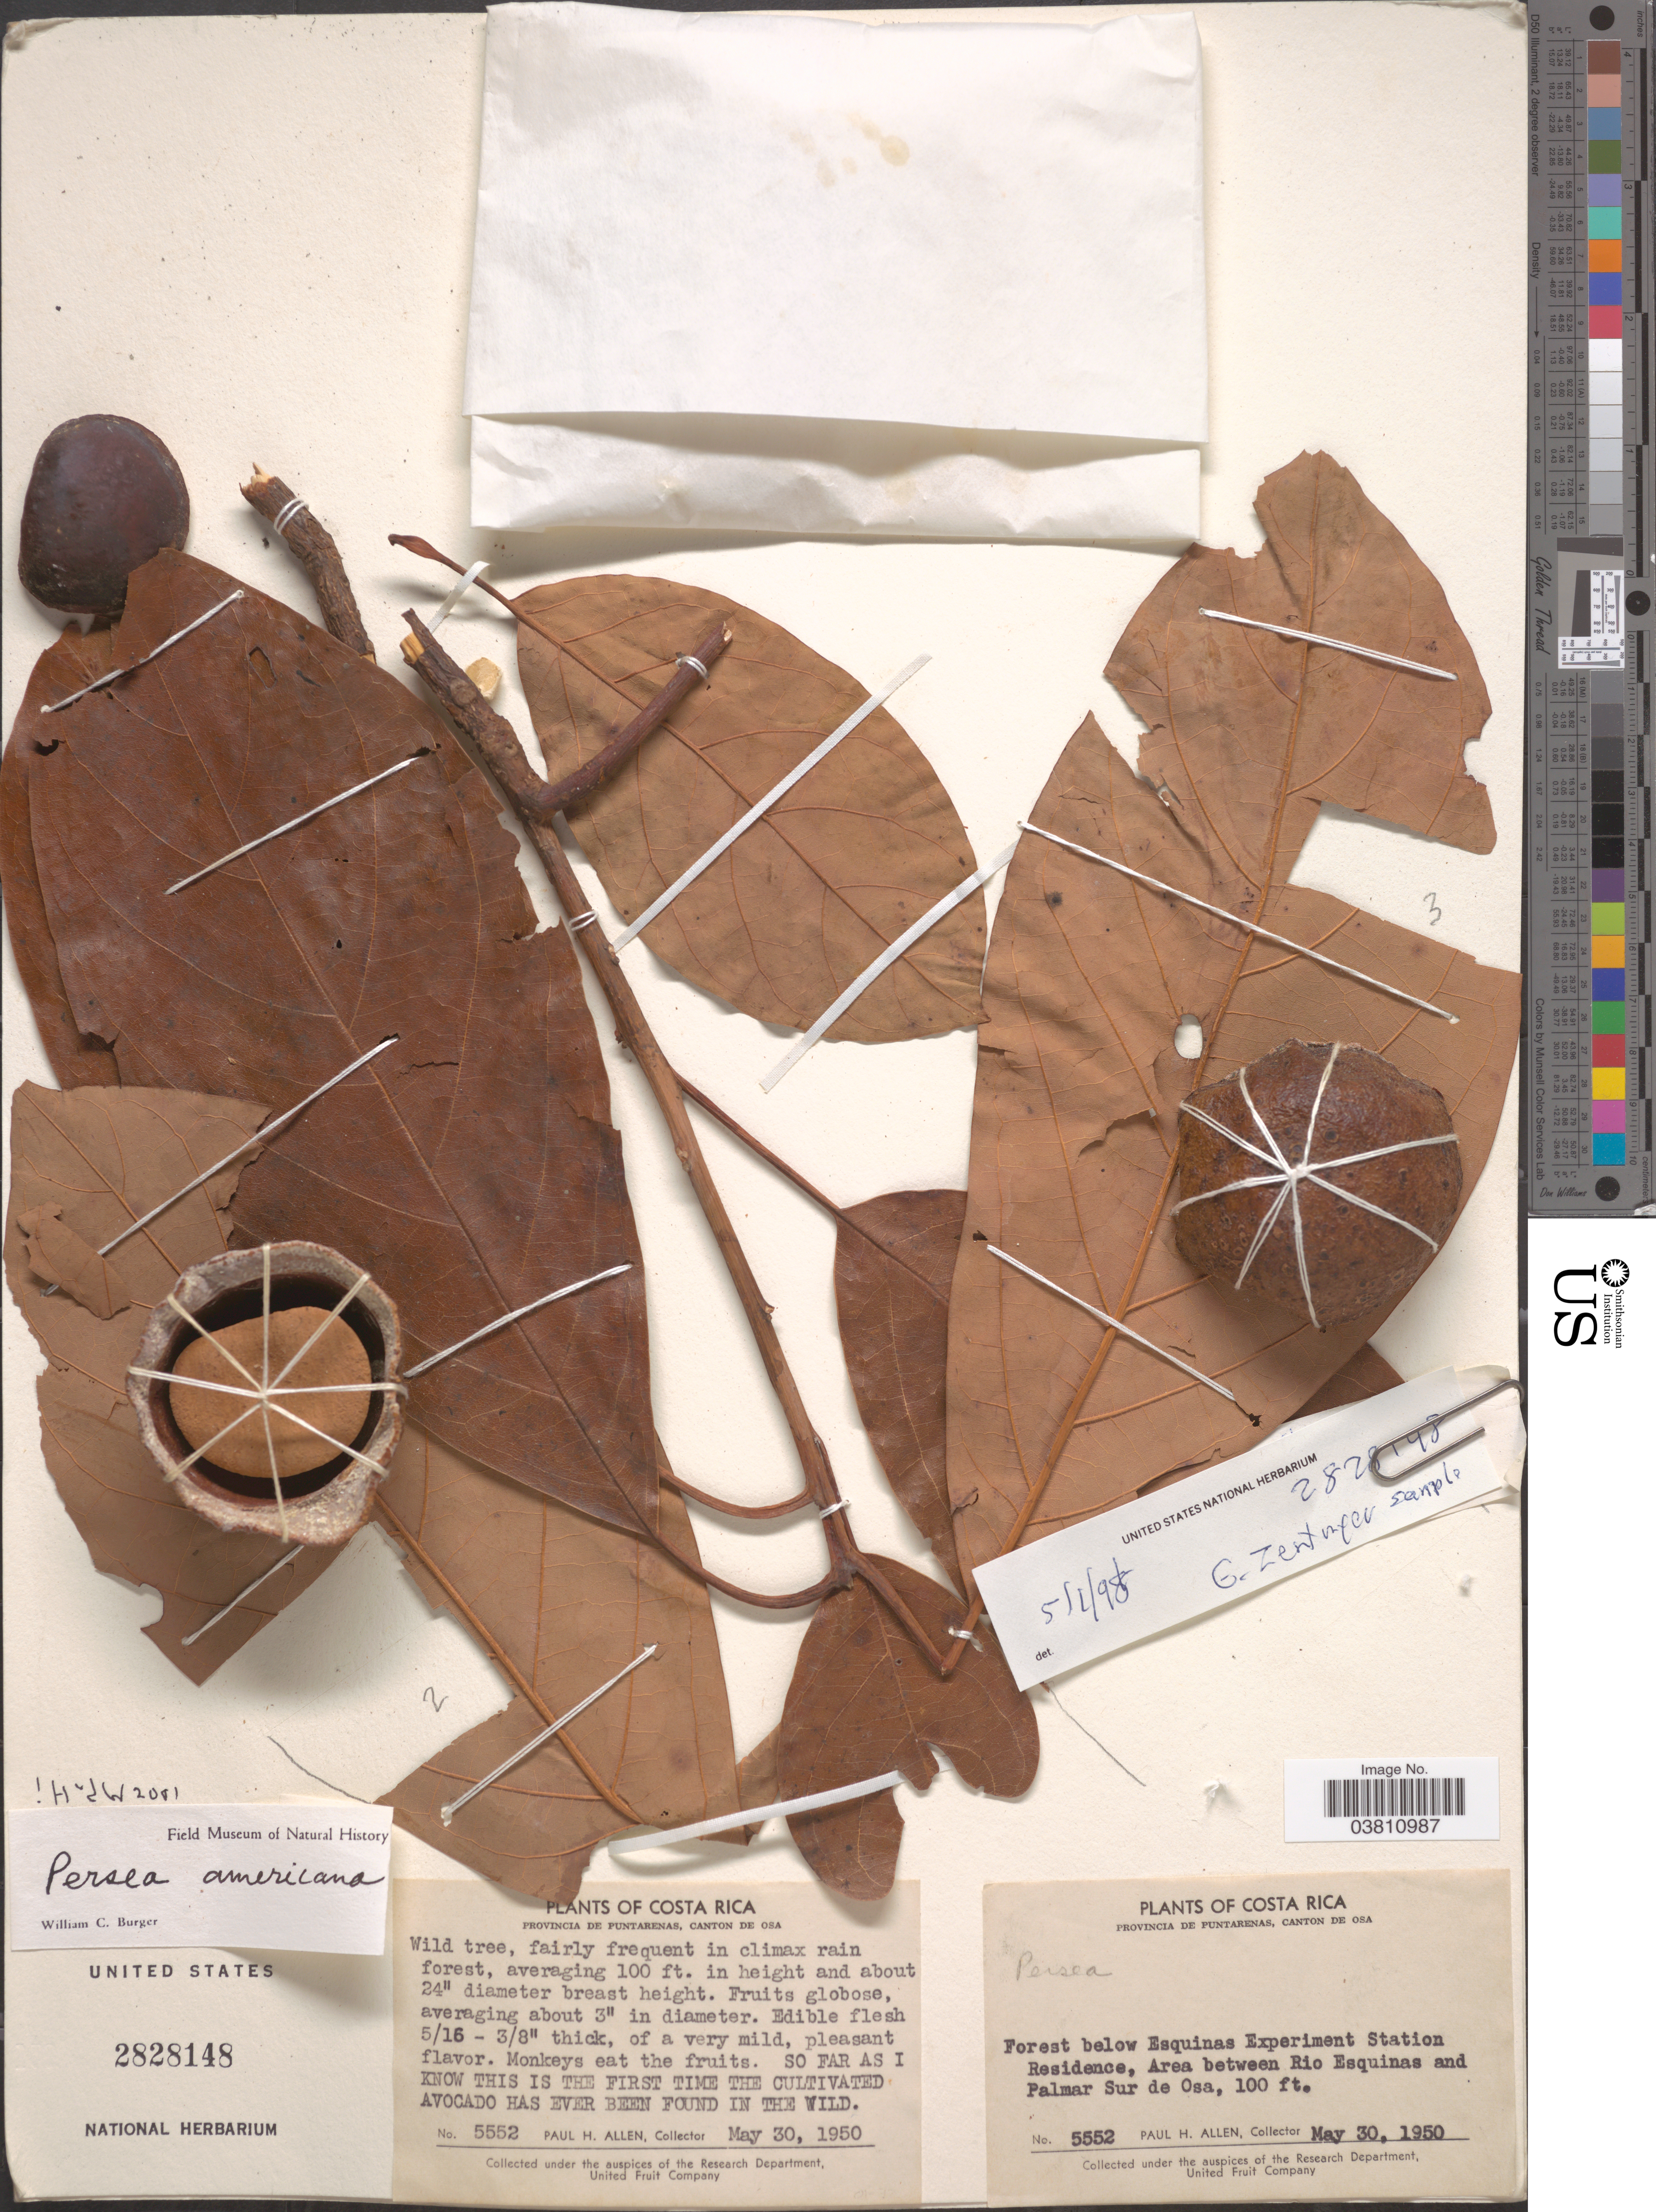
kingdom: Plantae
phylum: Tracheophyta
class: Magnoliopsida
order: Laurales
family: Lauraceae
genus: Persea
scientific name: Persea americana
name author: Mill.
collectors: P. H. Allen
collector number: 5552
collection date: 1950-05-30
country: Costa Rica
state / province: Puntarenas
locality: Canton de Osa. Forest below Esquinas Experimental Station Residence, Area between Rio Esquinas and Palmar Sur de Osa.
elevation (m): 30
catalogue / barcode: US 2828148